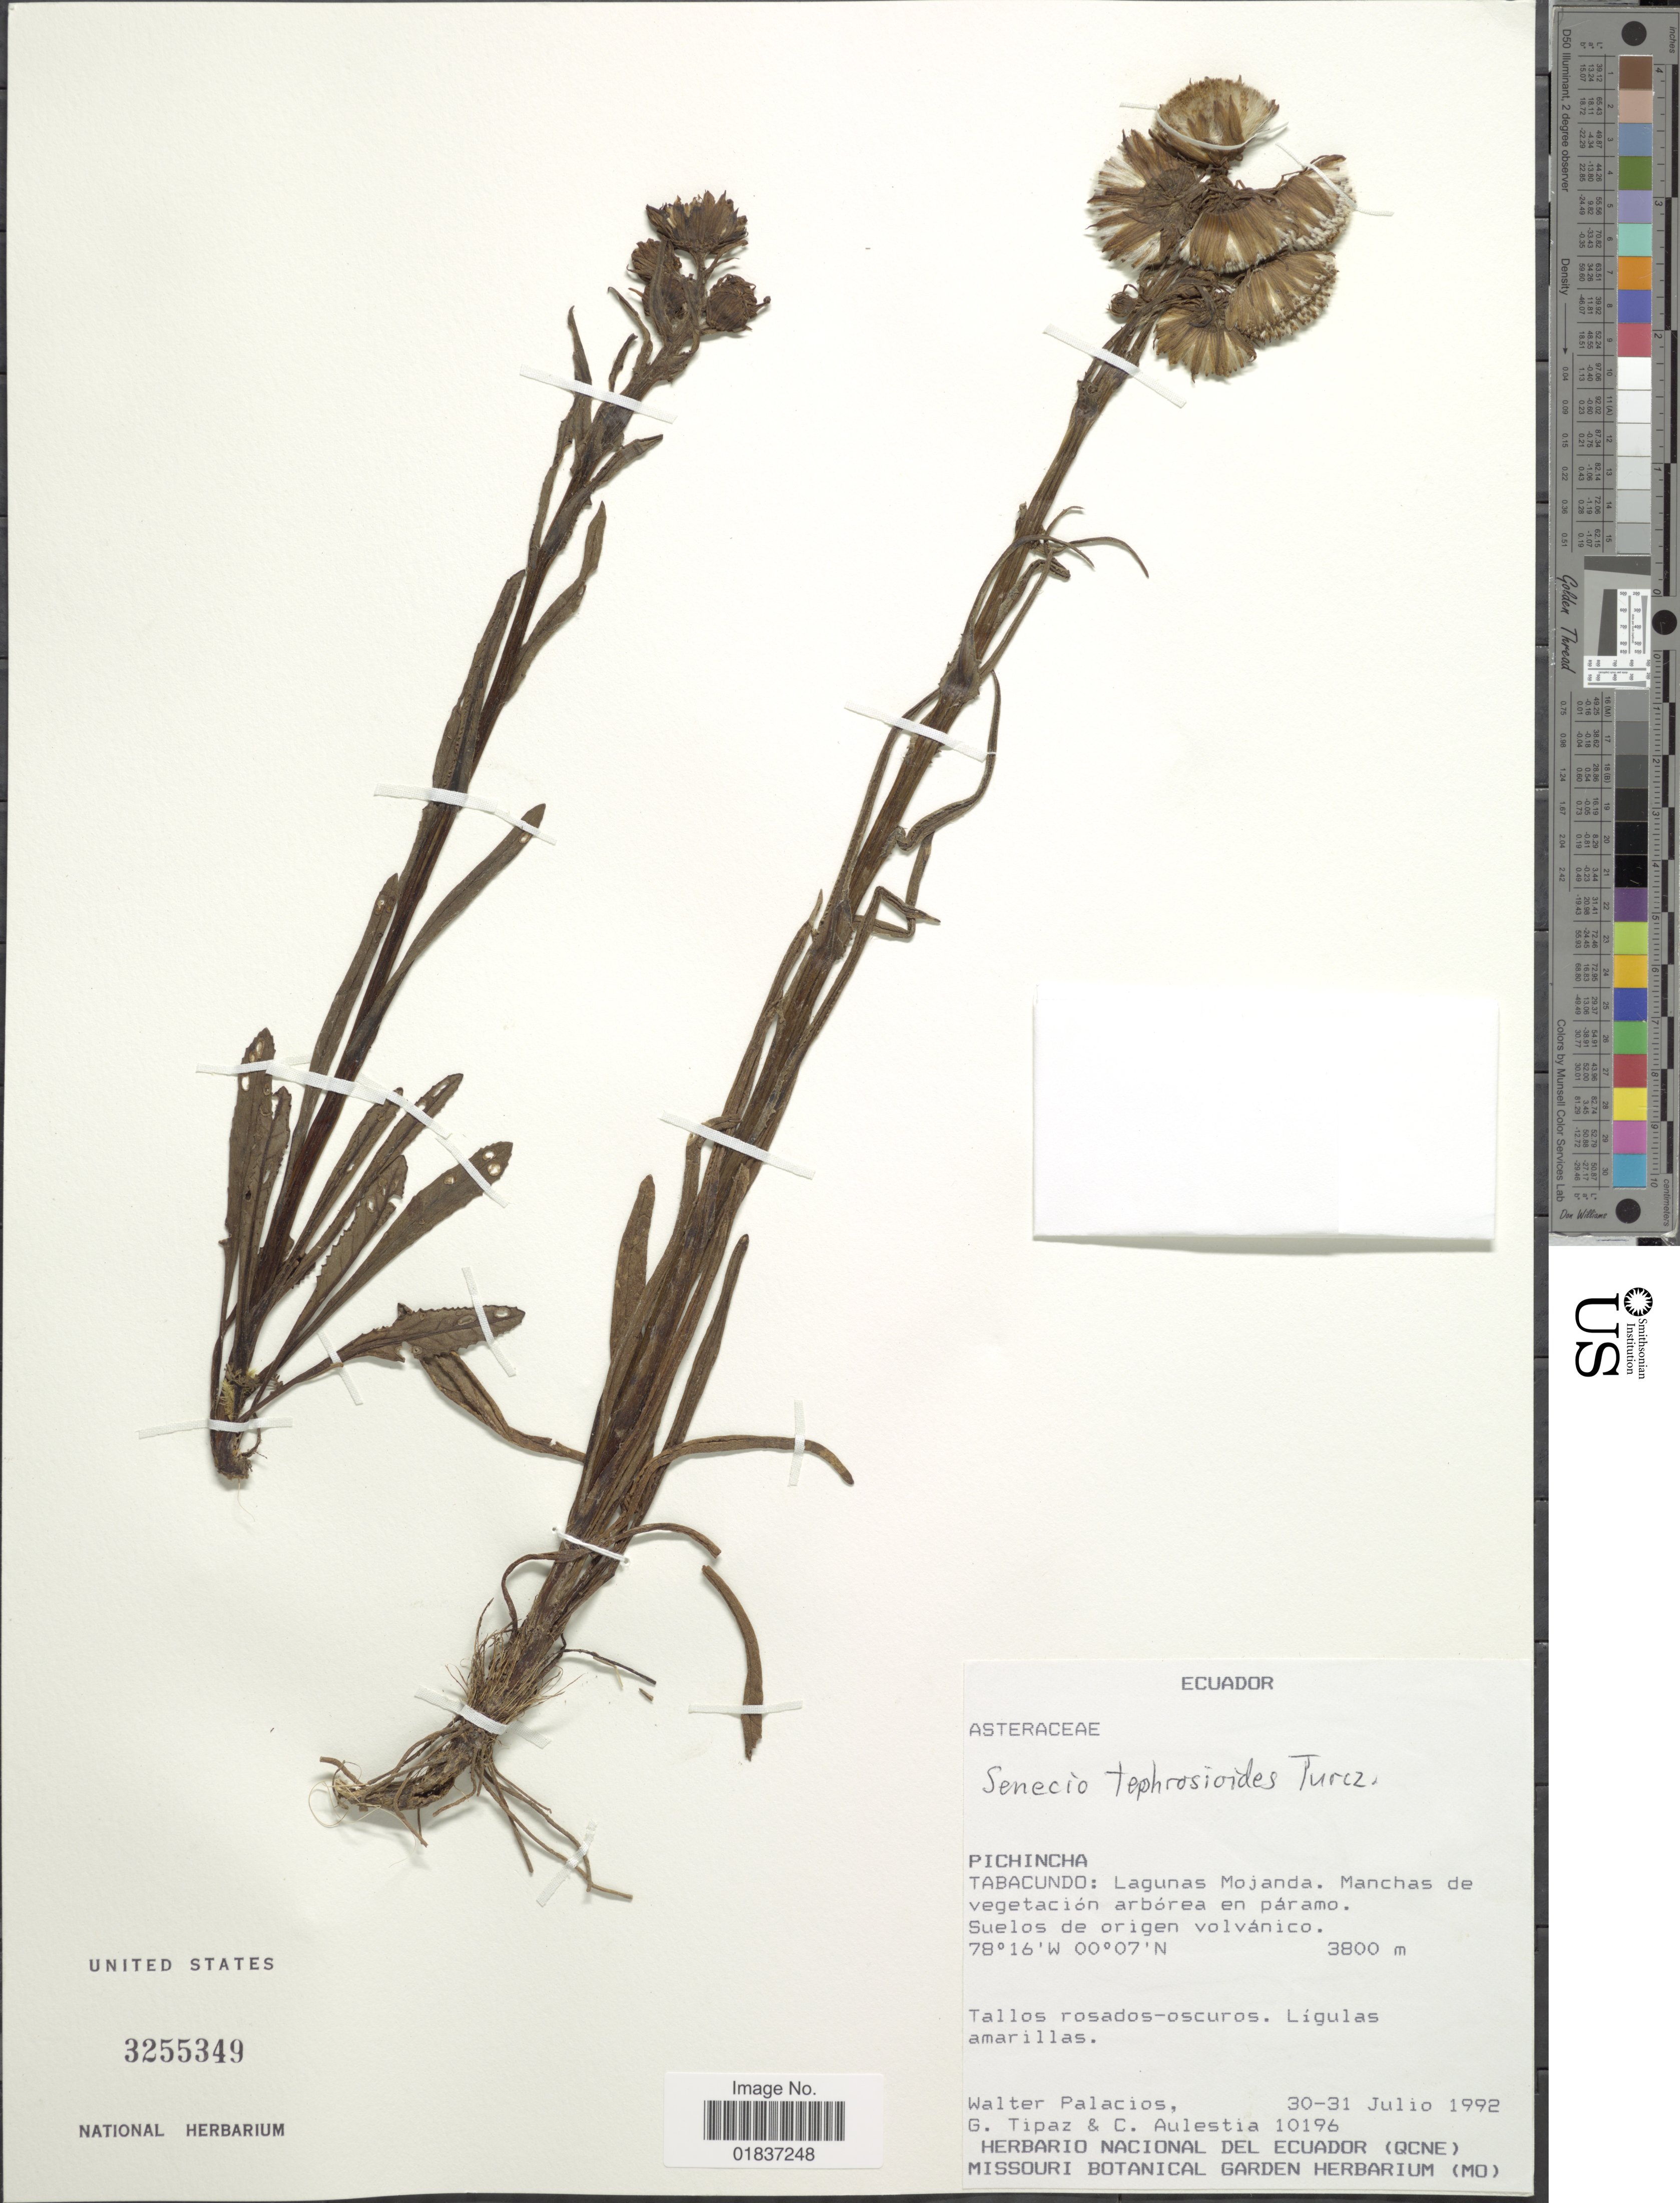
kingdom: Plantae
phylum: Tracheophyta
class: Magnoliopsida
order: Asterales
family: Asteraceae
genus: Senecio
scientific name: Senecio tephrosioides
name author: Turcz.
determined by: Salomon, Luciana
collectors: W. Palacios, G. Tipaz & C. Aulestia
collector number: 10196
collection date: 1992-07-30/1992-07-31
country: Ecuador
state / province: Pichincha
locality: Pichincha: Tabacundo: Lagunas Mojanda.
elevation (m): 3800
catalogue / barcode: US 3255349